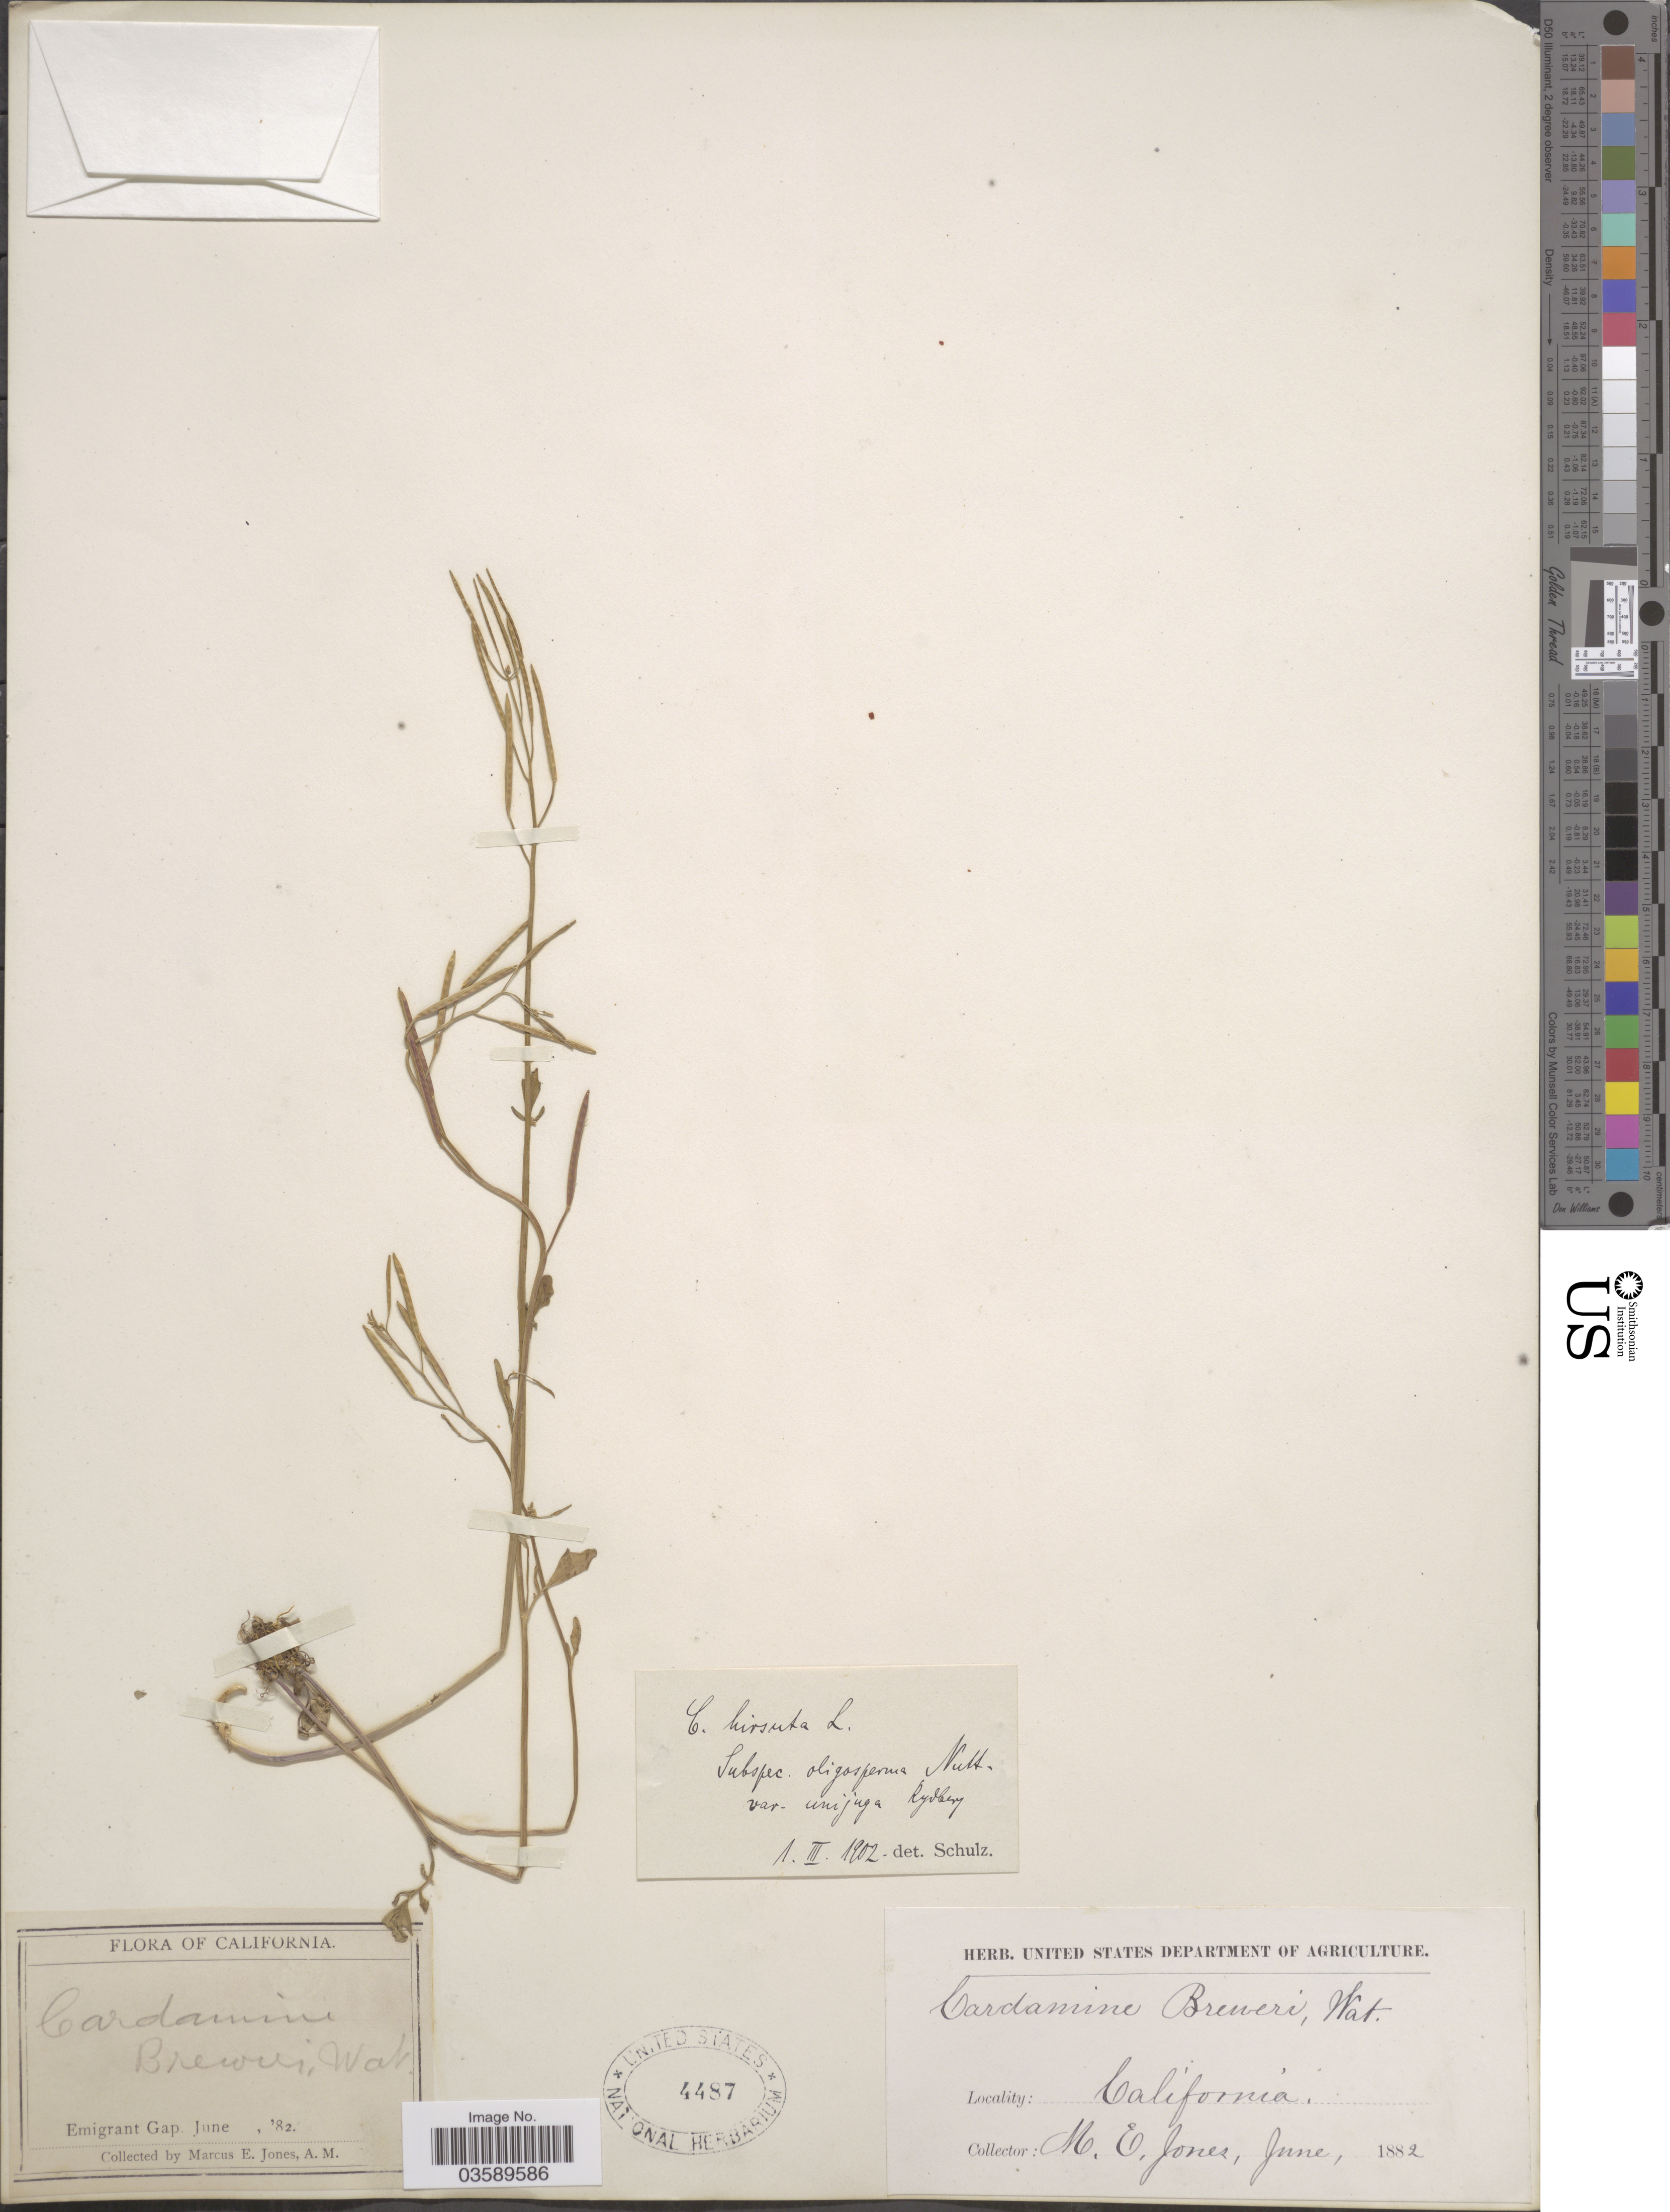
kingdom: Plantae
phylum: Tracheophyta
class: Magnoliopsida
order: Brassicales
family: Brassicaceae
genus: Cardamine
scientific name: Cardamine oligosperma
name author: Nutt.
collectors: M. E. Jones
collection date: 1882-06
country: United States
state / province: California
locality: Emigrant Gap.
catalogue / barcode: US 4487